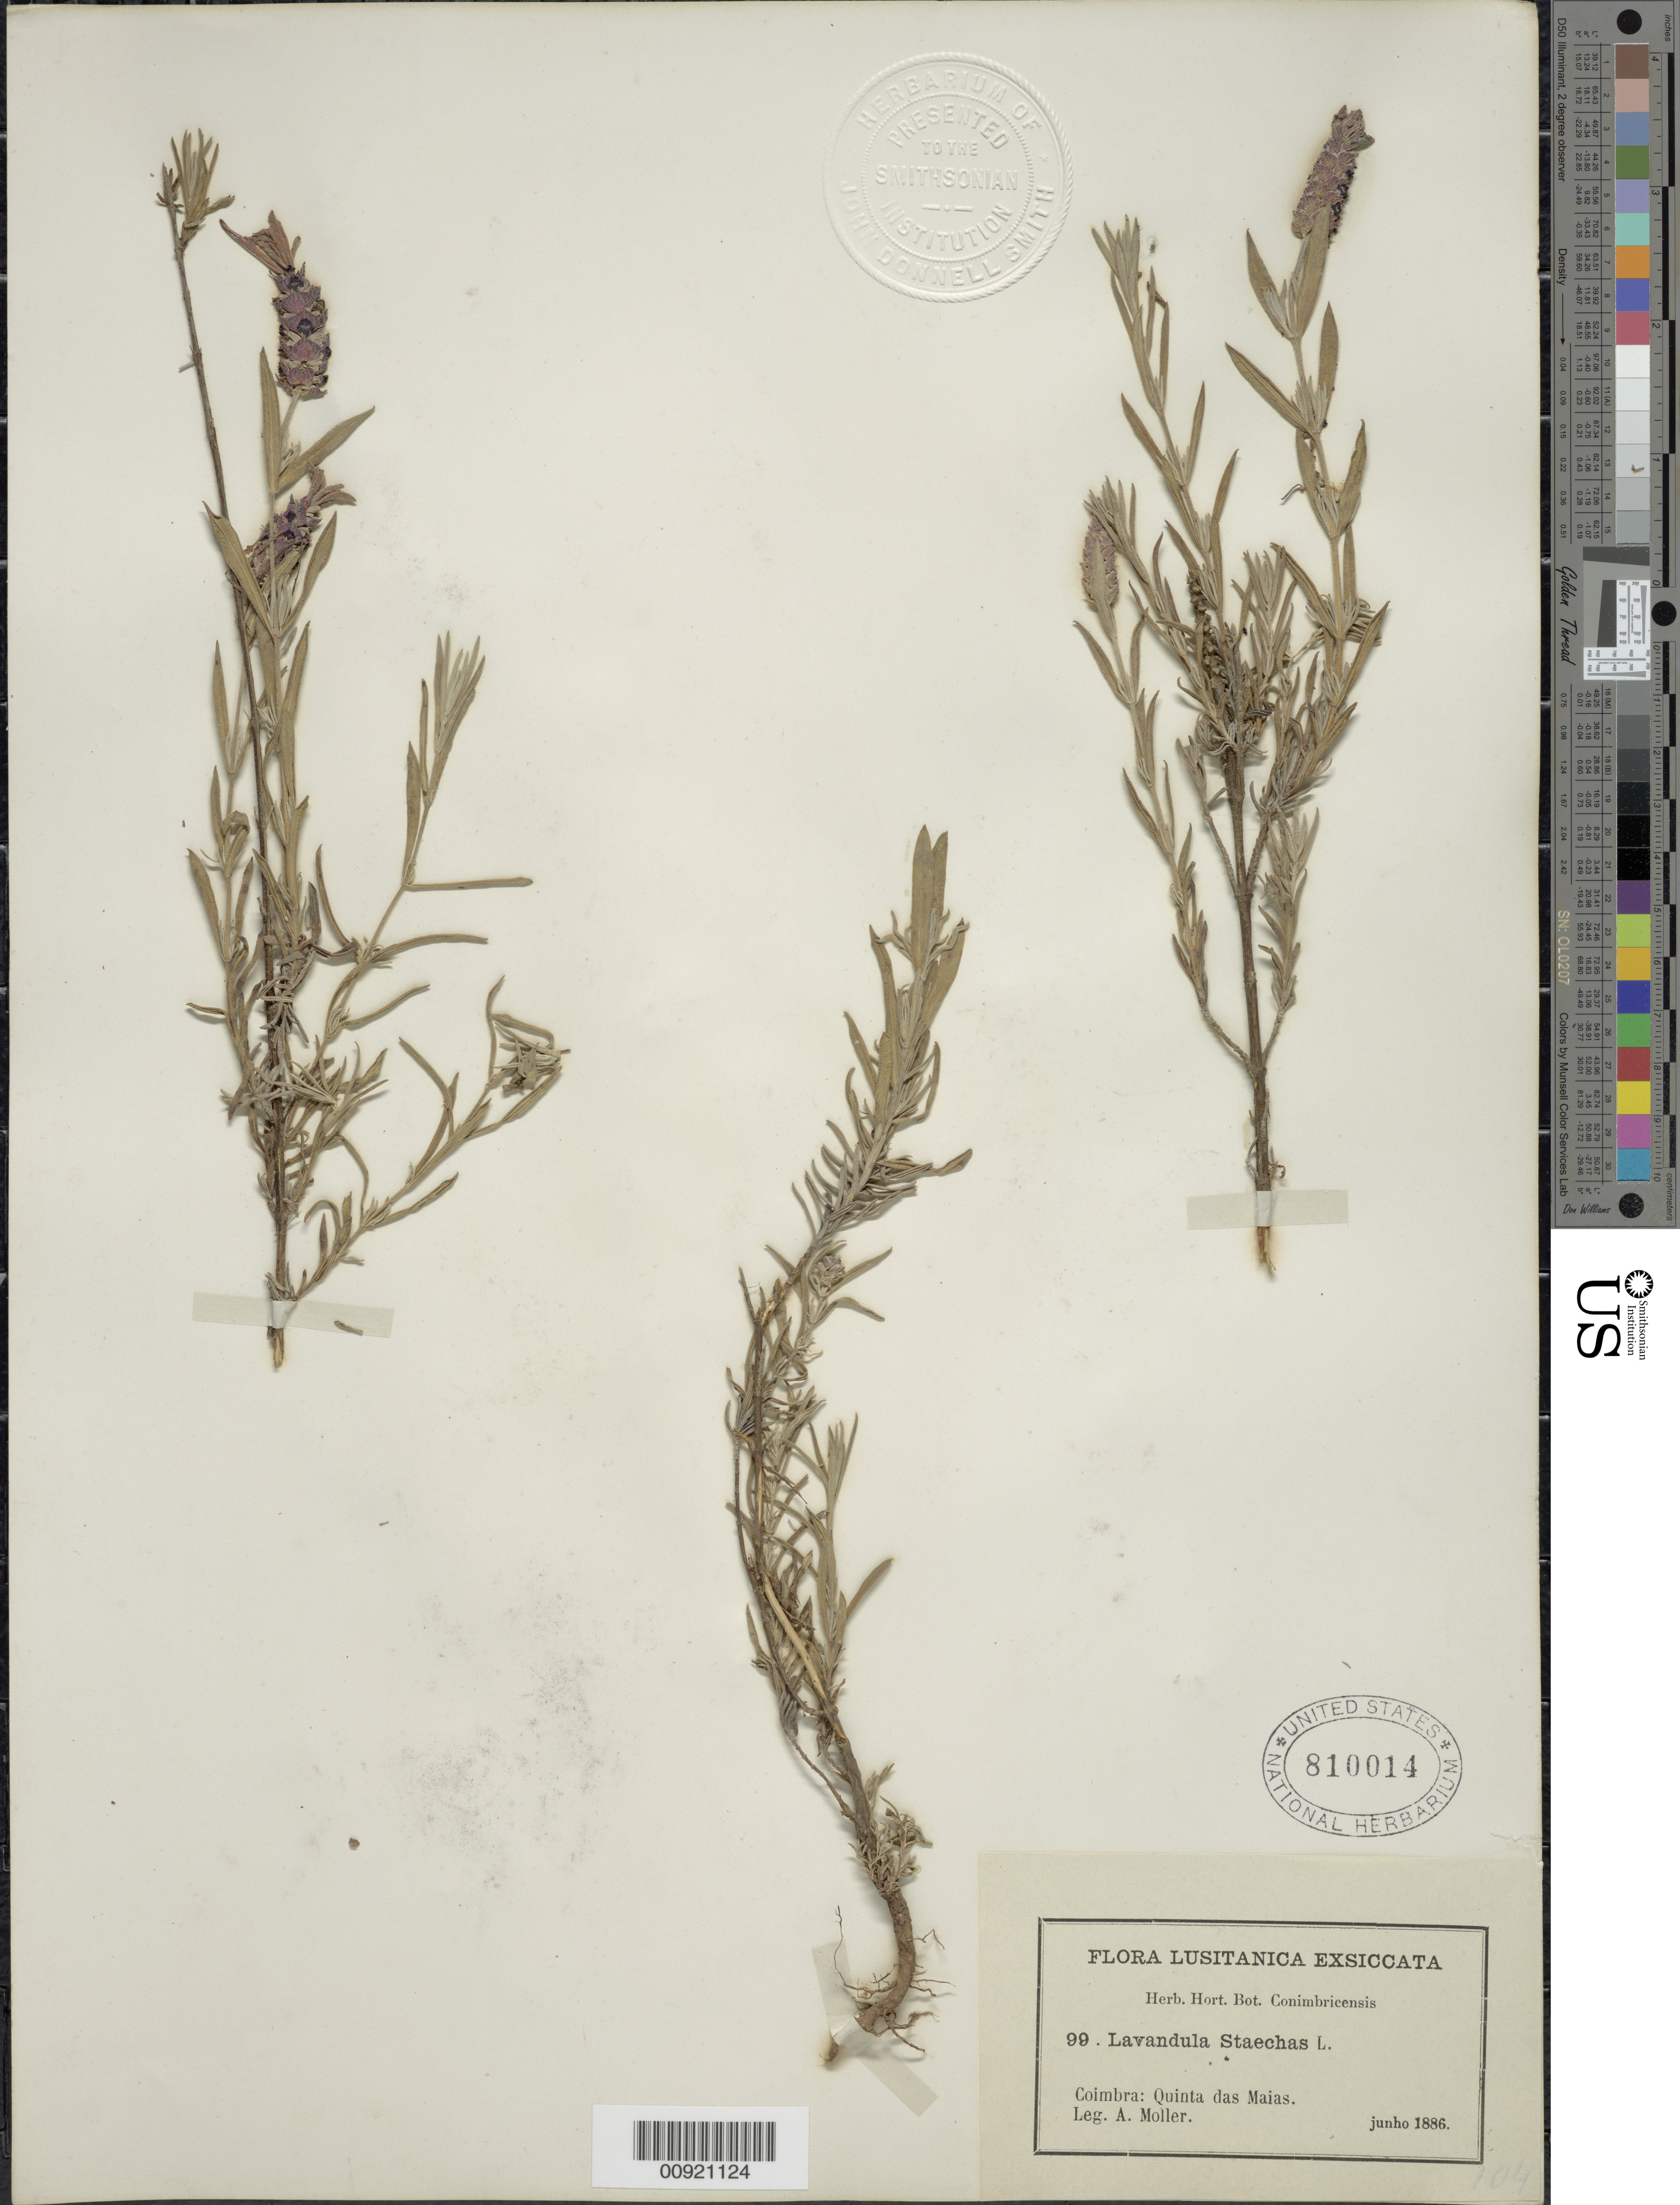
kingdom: Plantae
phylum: Tracheophyta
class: Magnoliopsida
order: Lamiales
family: Lamiaceae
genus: Lavandula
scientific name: Lavandula stoechas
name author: L.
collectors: A. Moller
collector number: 99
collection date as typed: Jun 1886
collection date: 1886-06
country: Portugal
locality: Coimbra: Quinta das Maias.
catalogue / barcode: US 810014